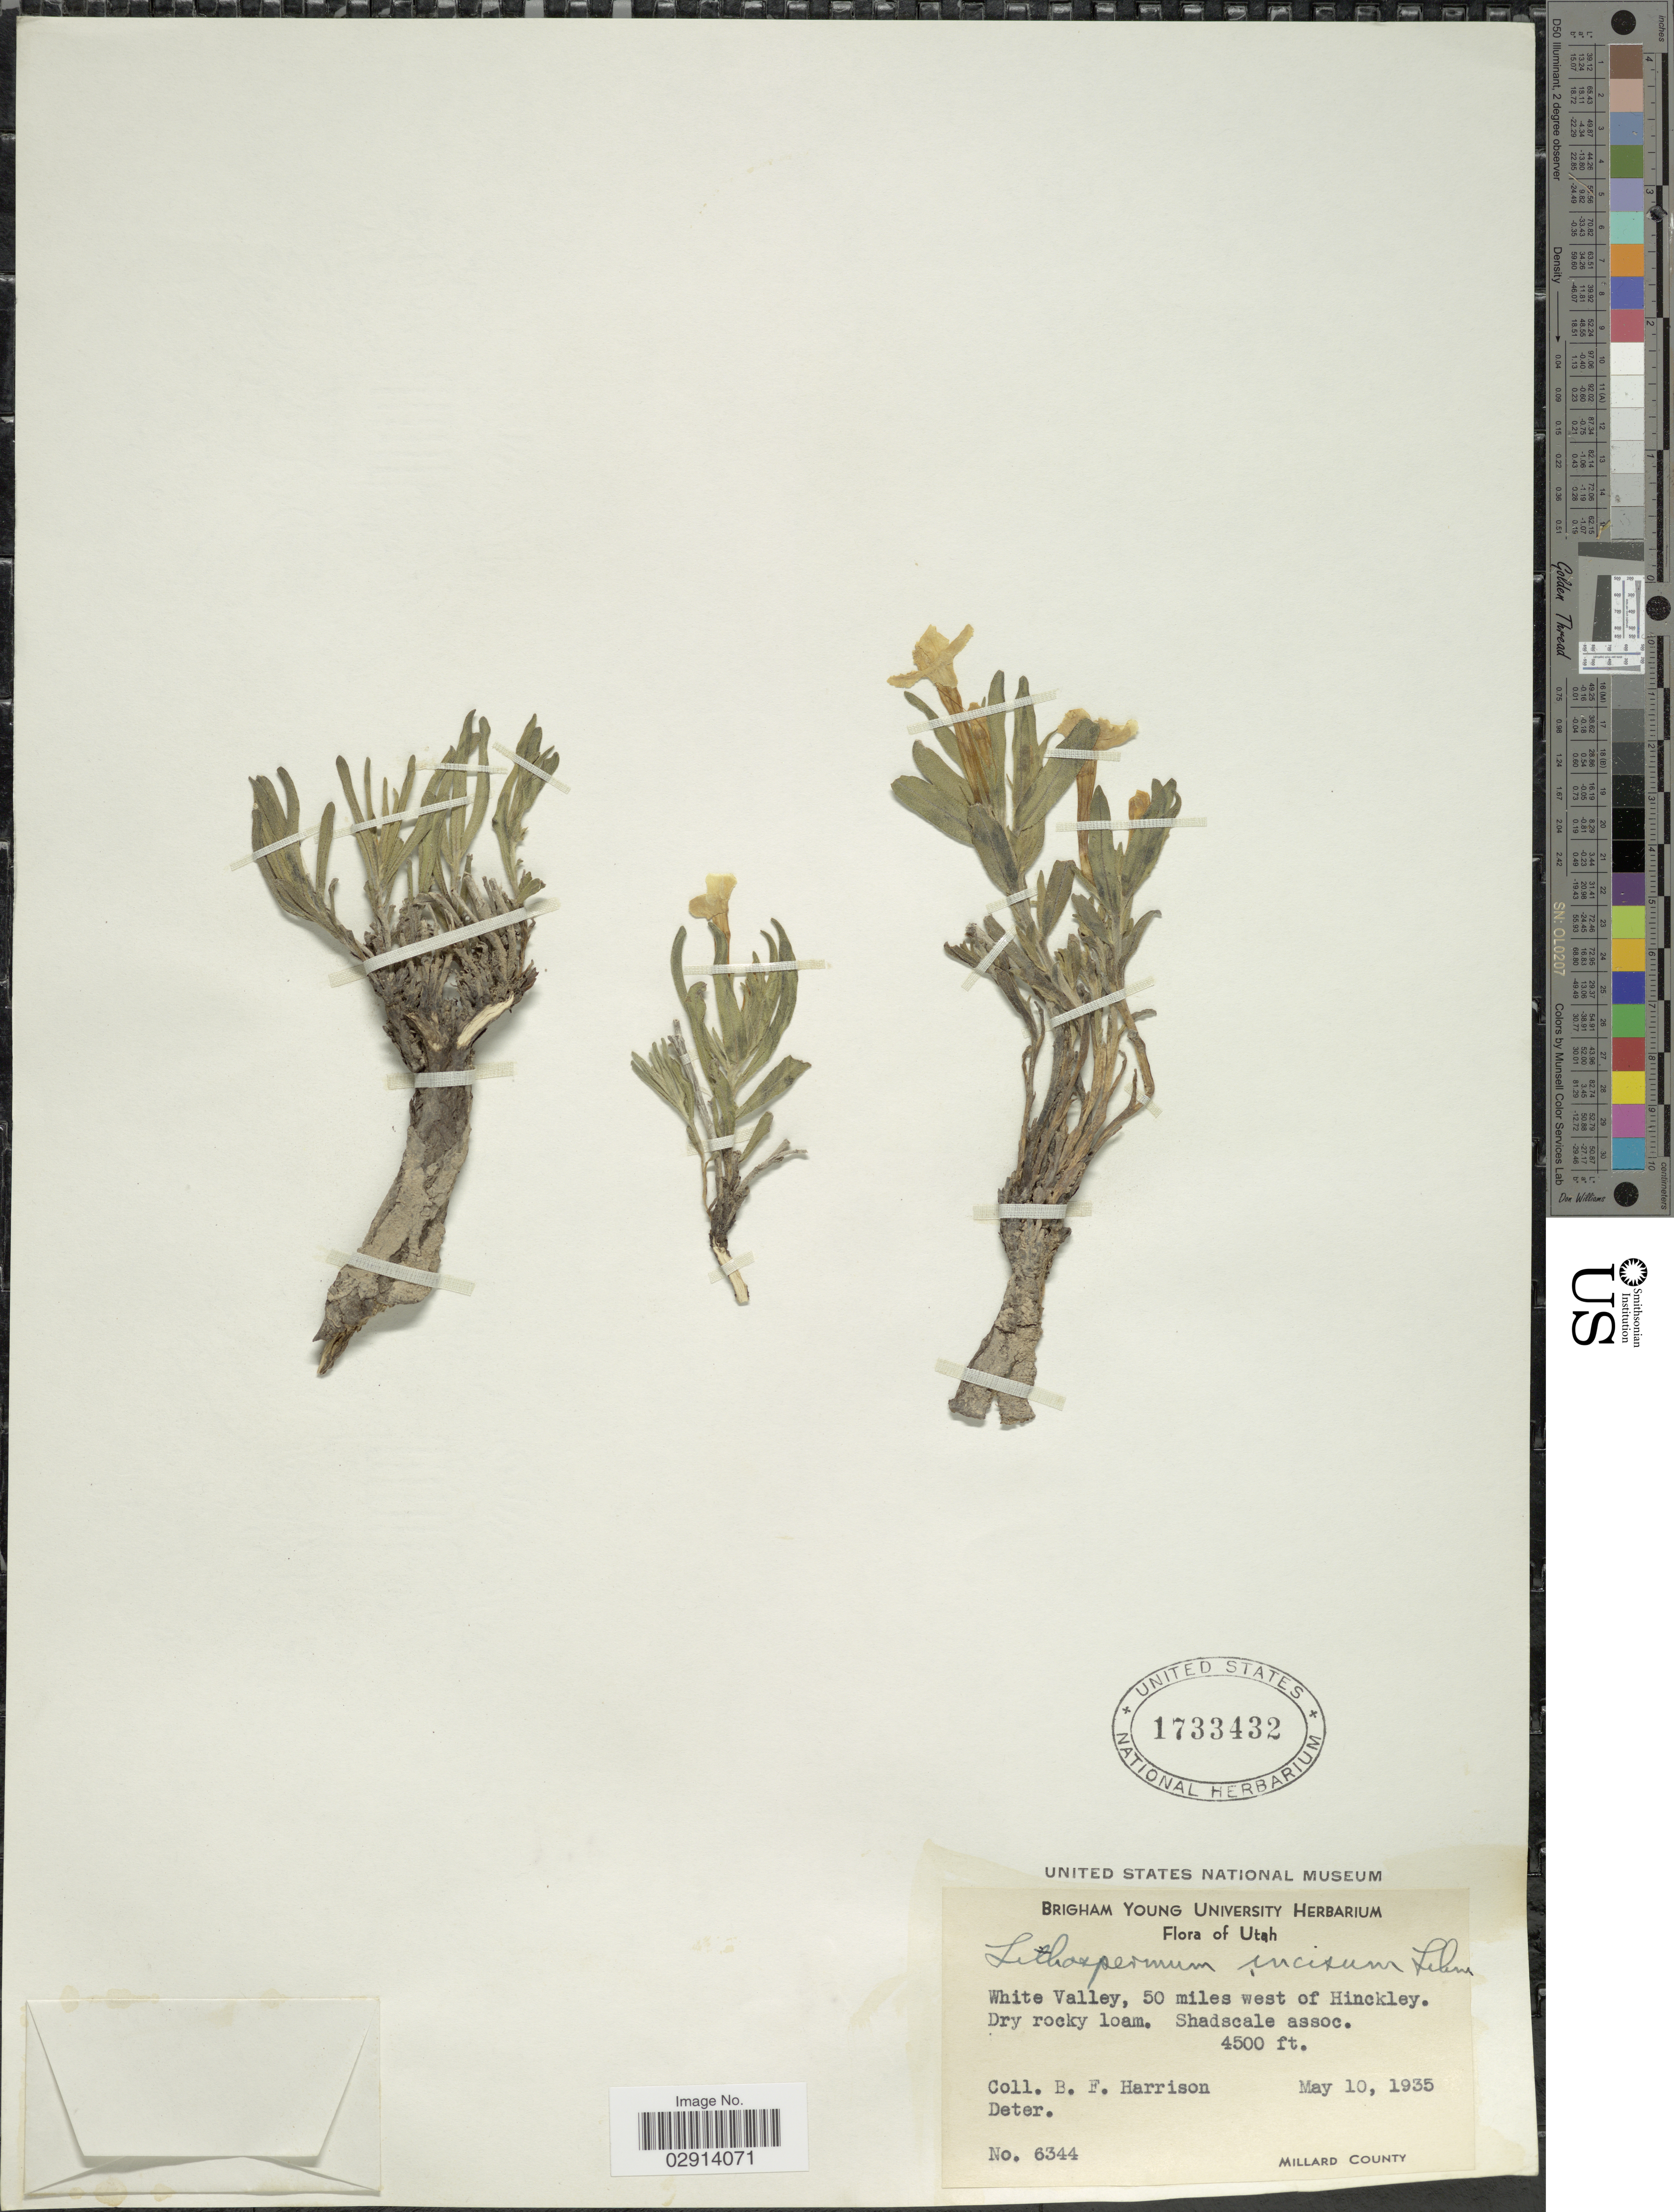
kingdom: Plantae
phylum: Tracheophyta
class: Magnoliopsida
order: Boraginales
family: Boraginaceae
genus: Lithospermum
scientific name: Lithospermum incisum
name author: Lehm.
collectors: B. F. Harrison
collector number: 6344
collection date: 1935-05-10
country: United States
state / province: Utah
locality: White Valley, 50 miles west of Hinckley. Millard County.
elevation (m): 1372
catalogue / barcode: US 1733432